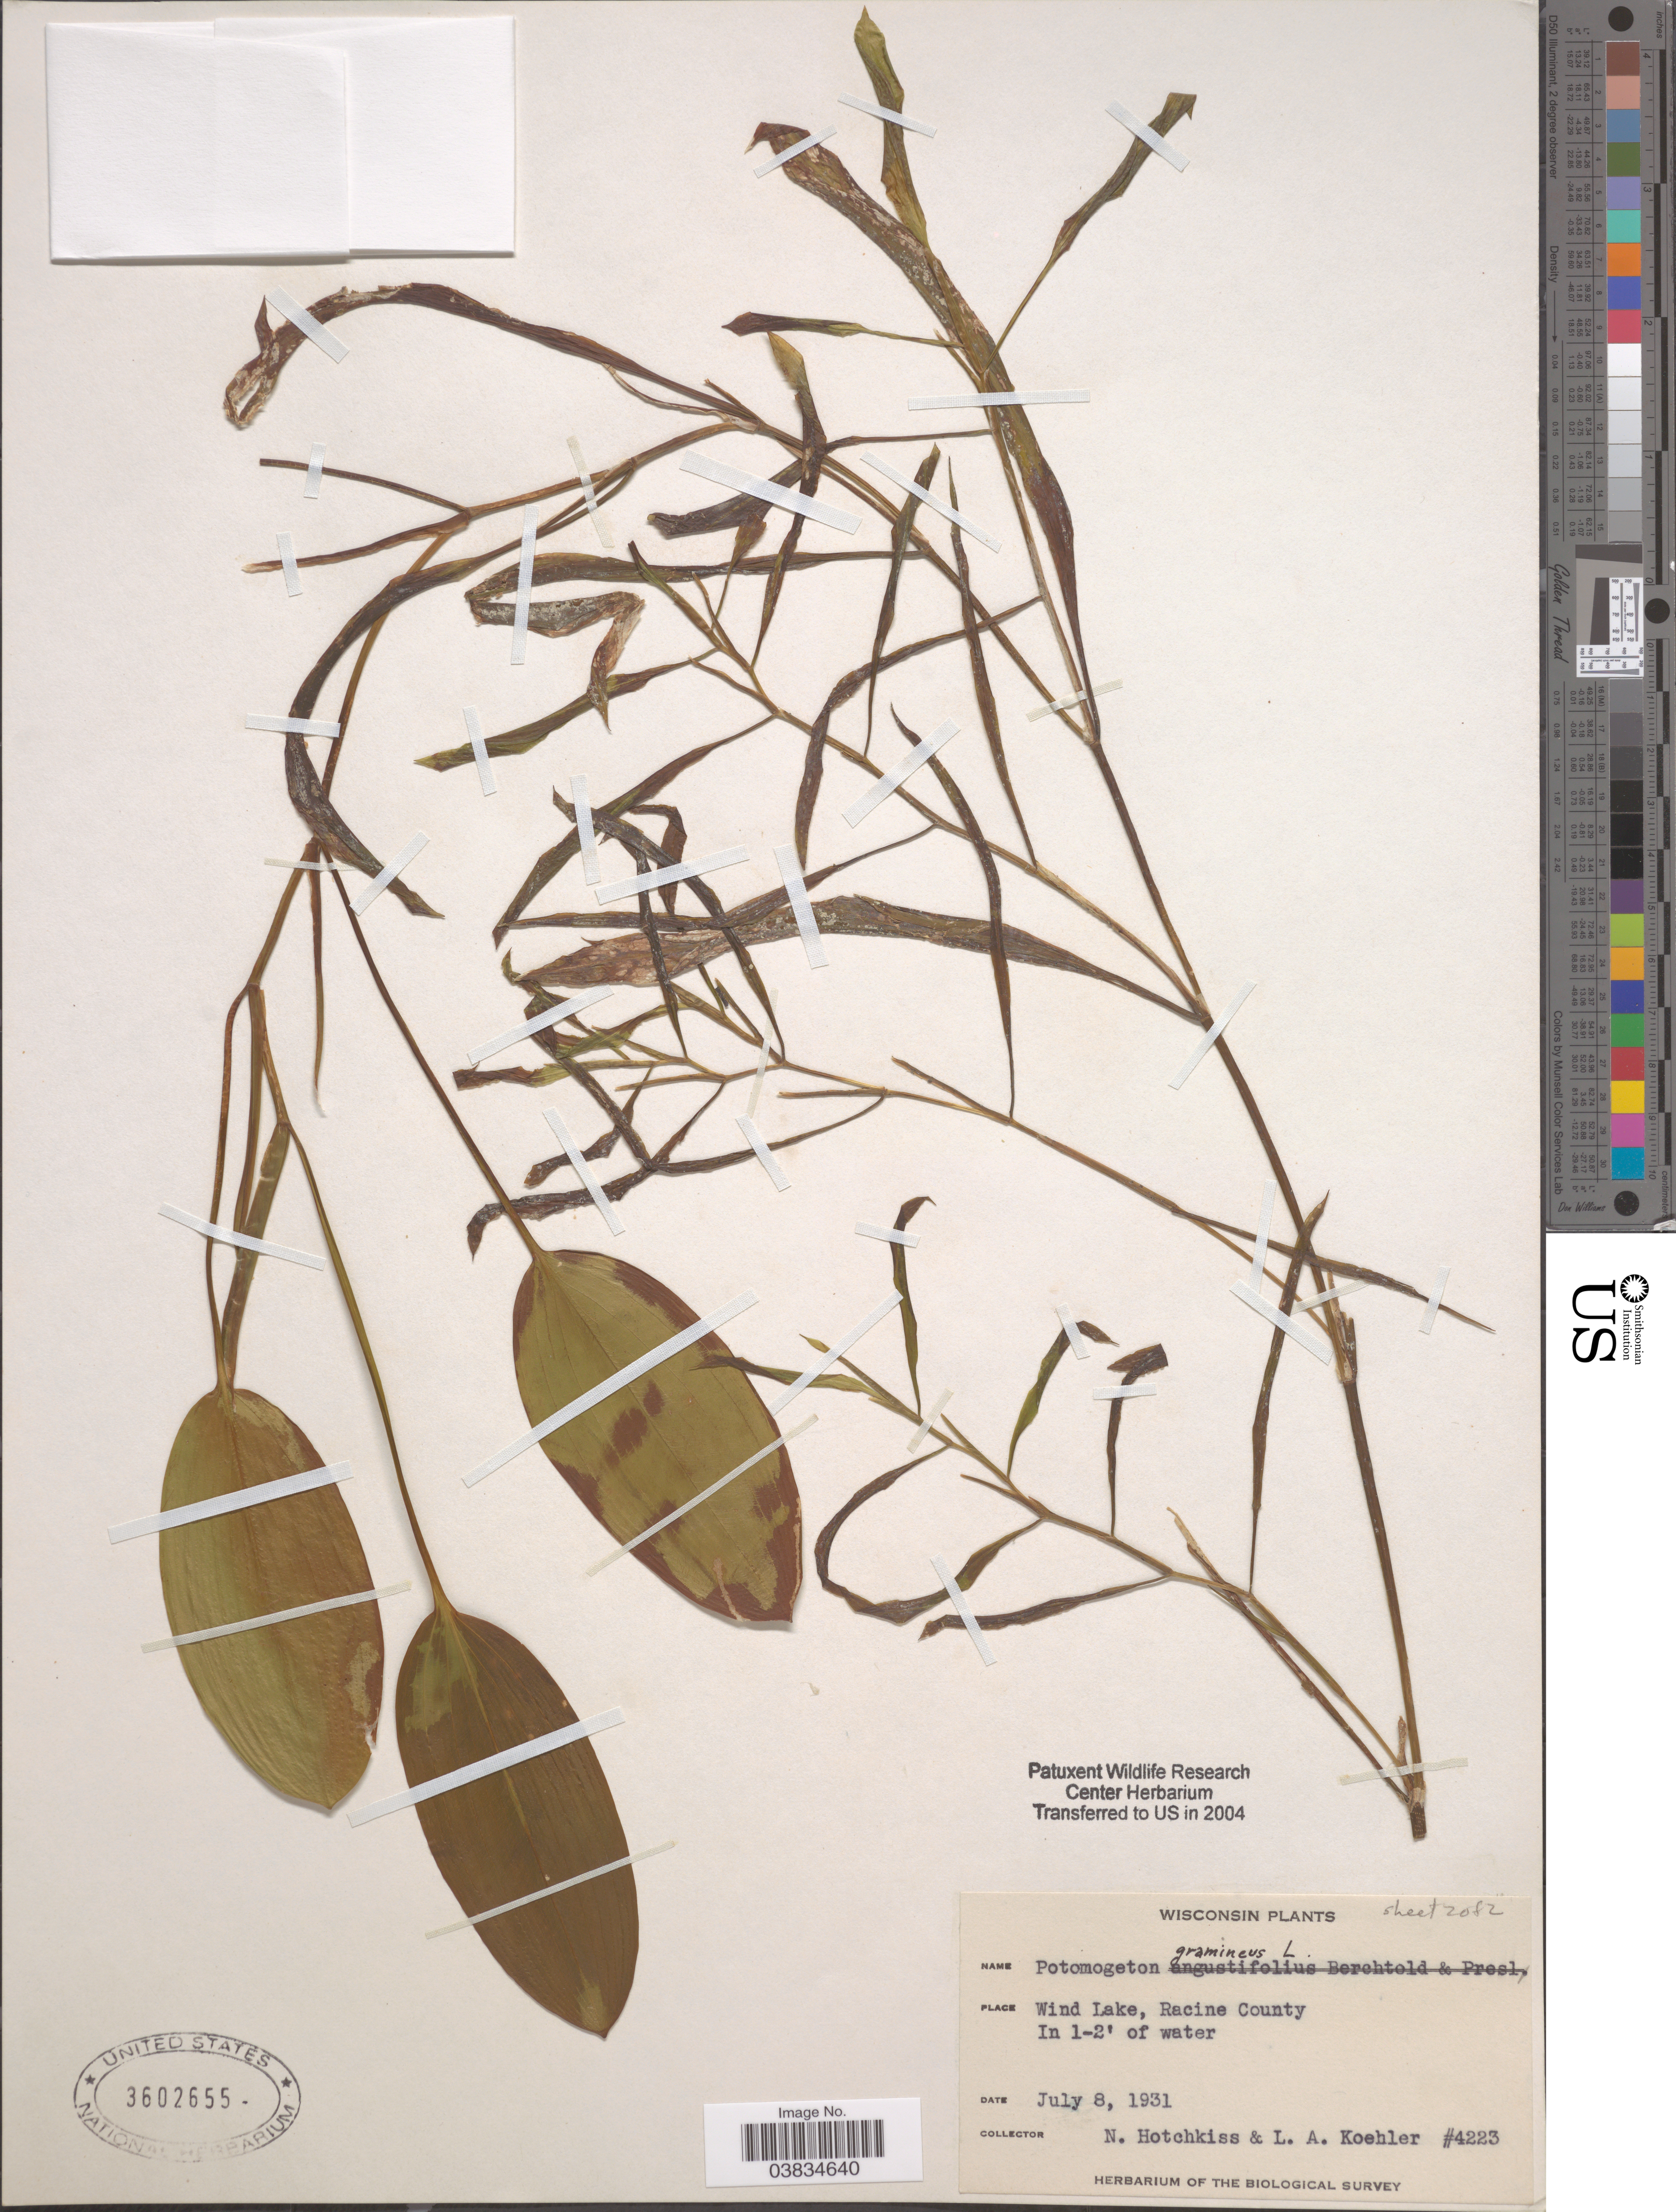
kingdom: Plantae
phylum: Tracheophyta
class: Liliopsida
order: Alismatales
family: Potamogetonaceae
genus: Potamogeton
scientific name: Potamogeton gramineus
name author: L.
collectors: N. Hotchkiss & L. Koehler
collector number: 4223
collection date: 1931-07-08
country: United States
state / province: Wisconsin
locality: Wind Lake, Racine County.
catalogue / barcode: US 3602655